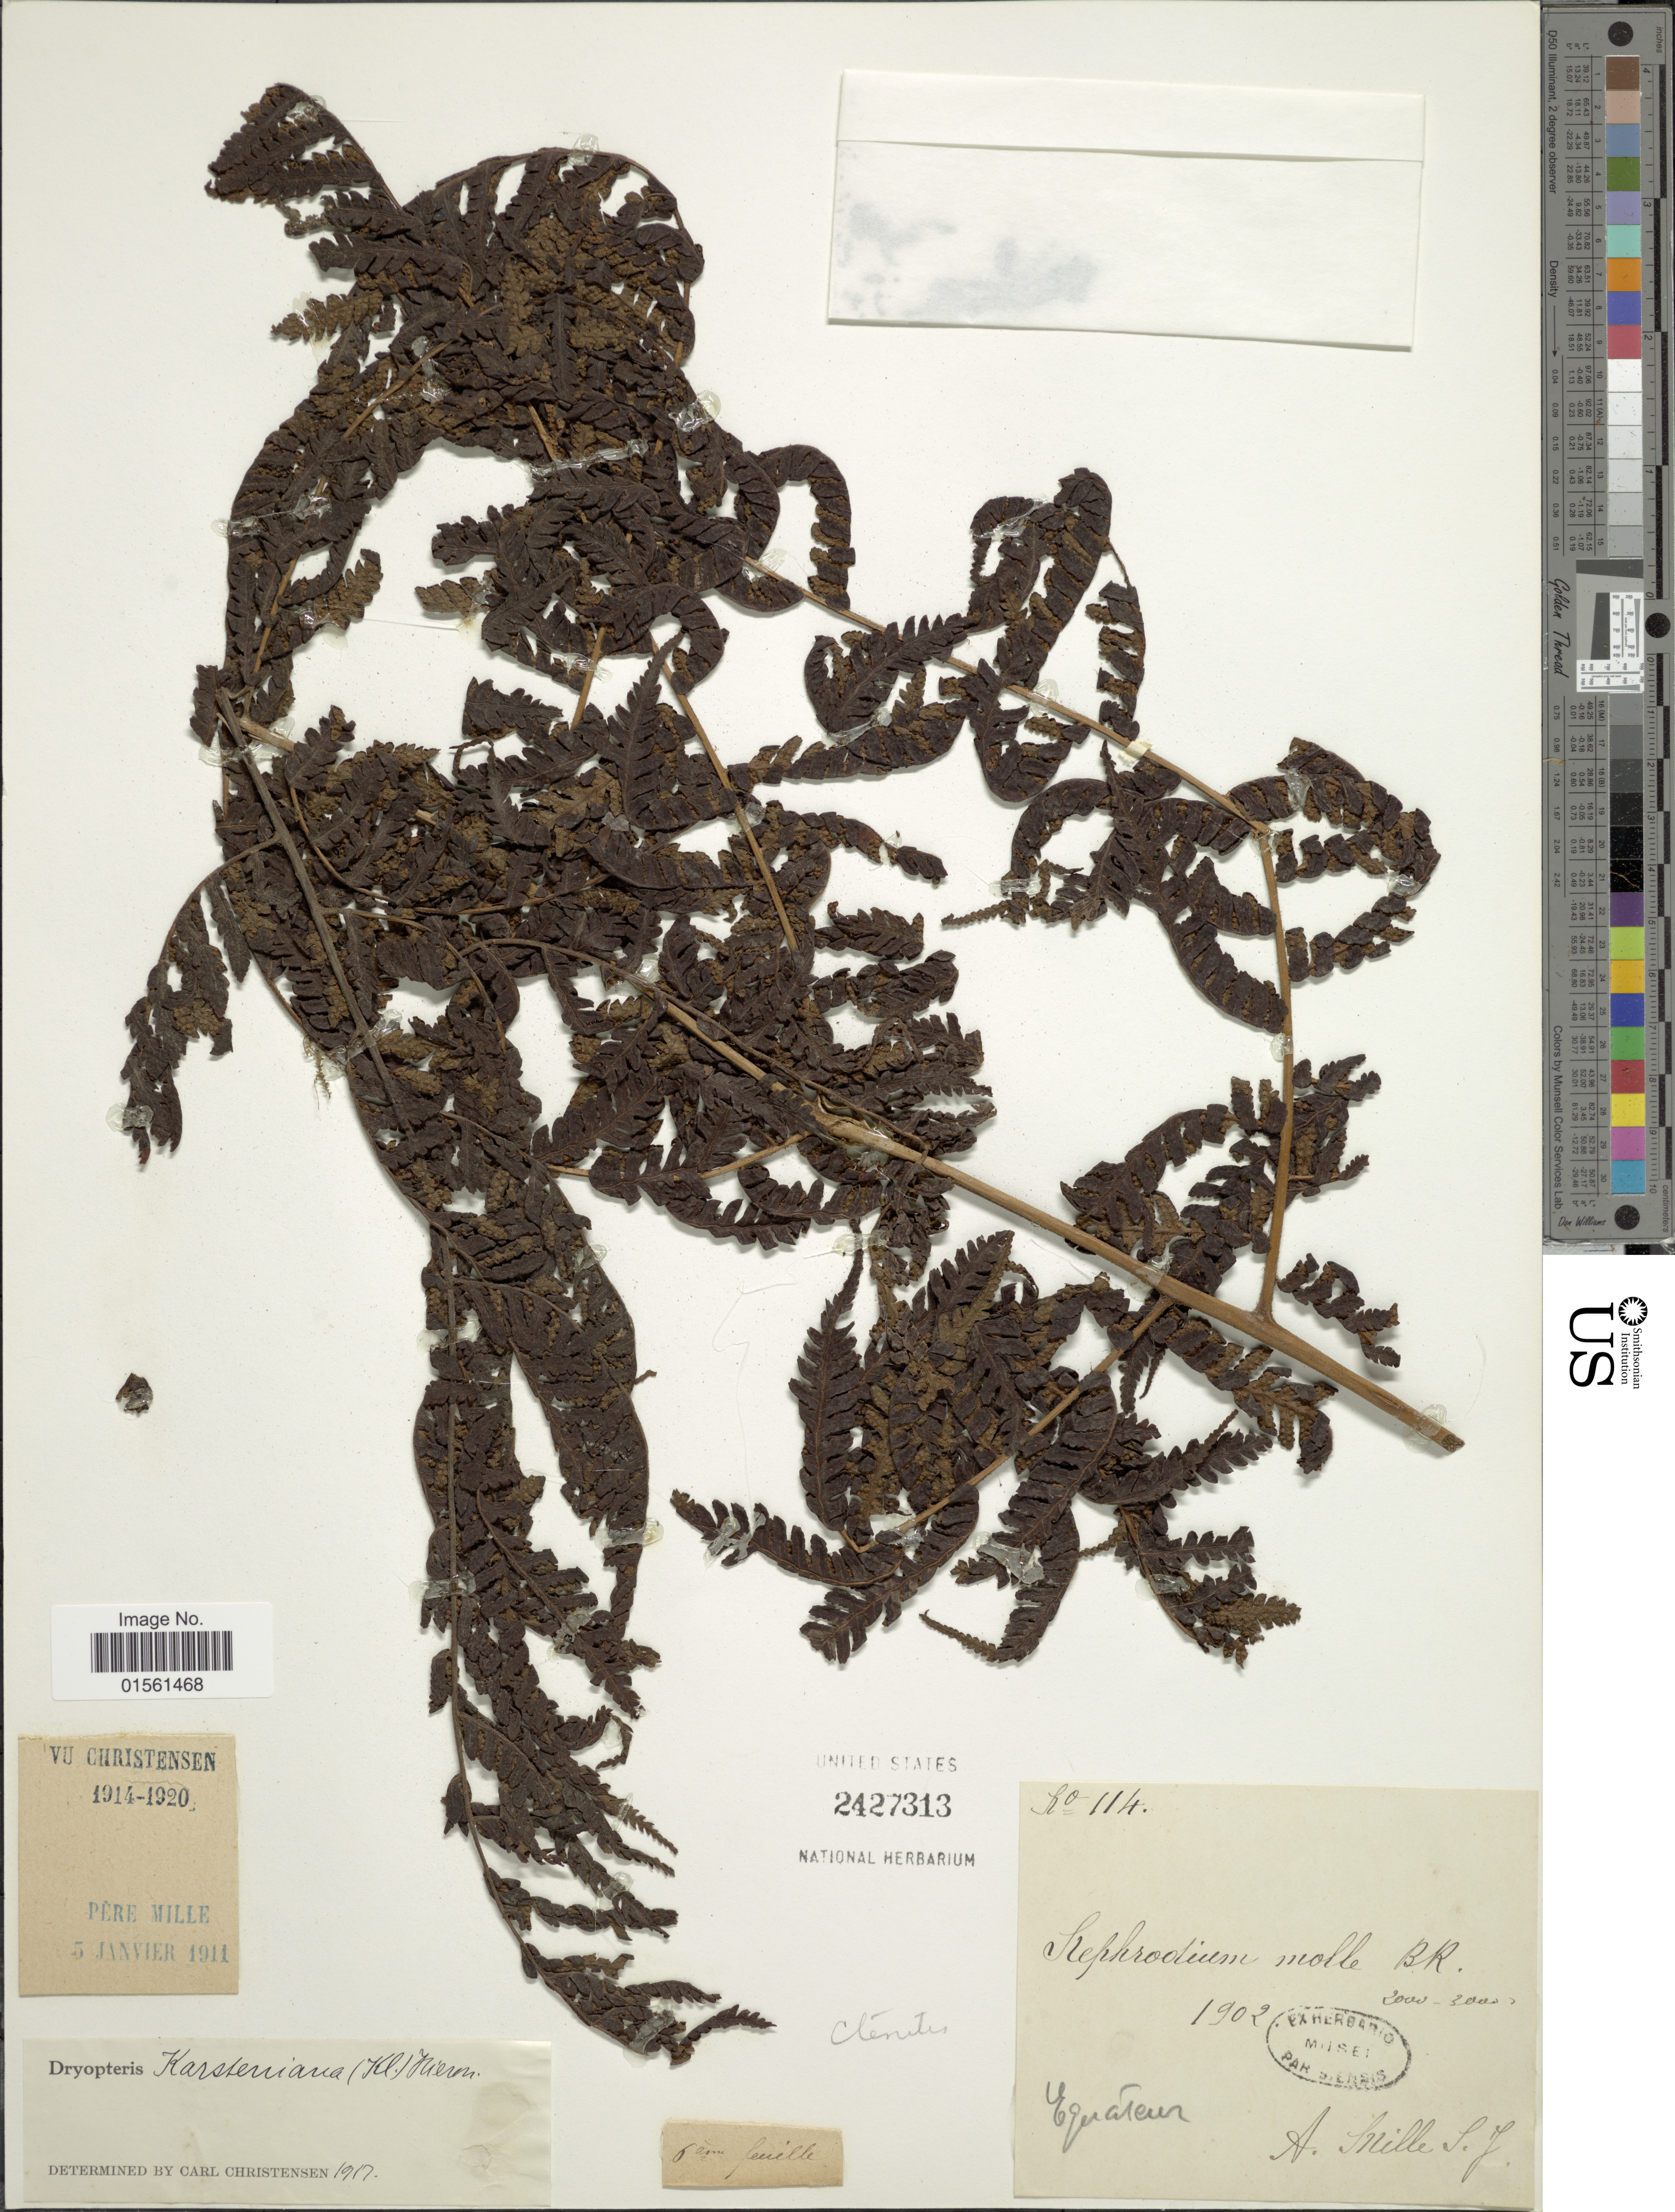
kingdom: Plantae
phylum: Tracheophyta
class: Polypodiopsida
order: Polypodiales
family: Dryopteridaceae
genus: Megalastrum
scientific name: Megalastrum sp.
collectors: A. Mille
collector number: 114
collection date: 1902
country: Ecuador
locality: Equateur.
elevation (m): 610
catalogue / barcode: US 2427313